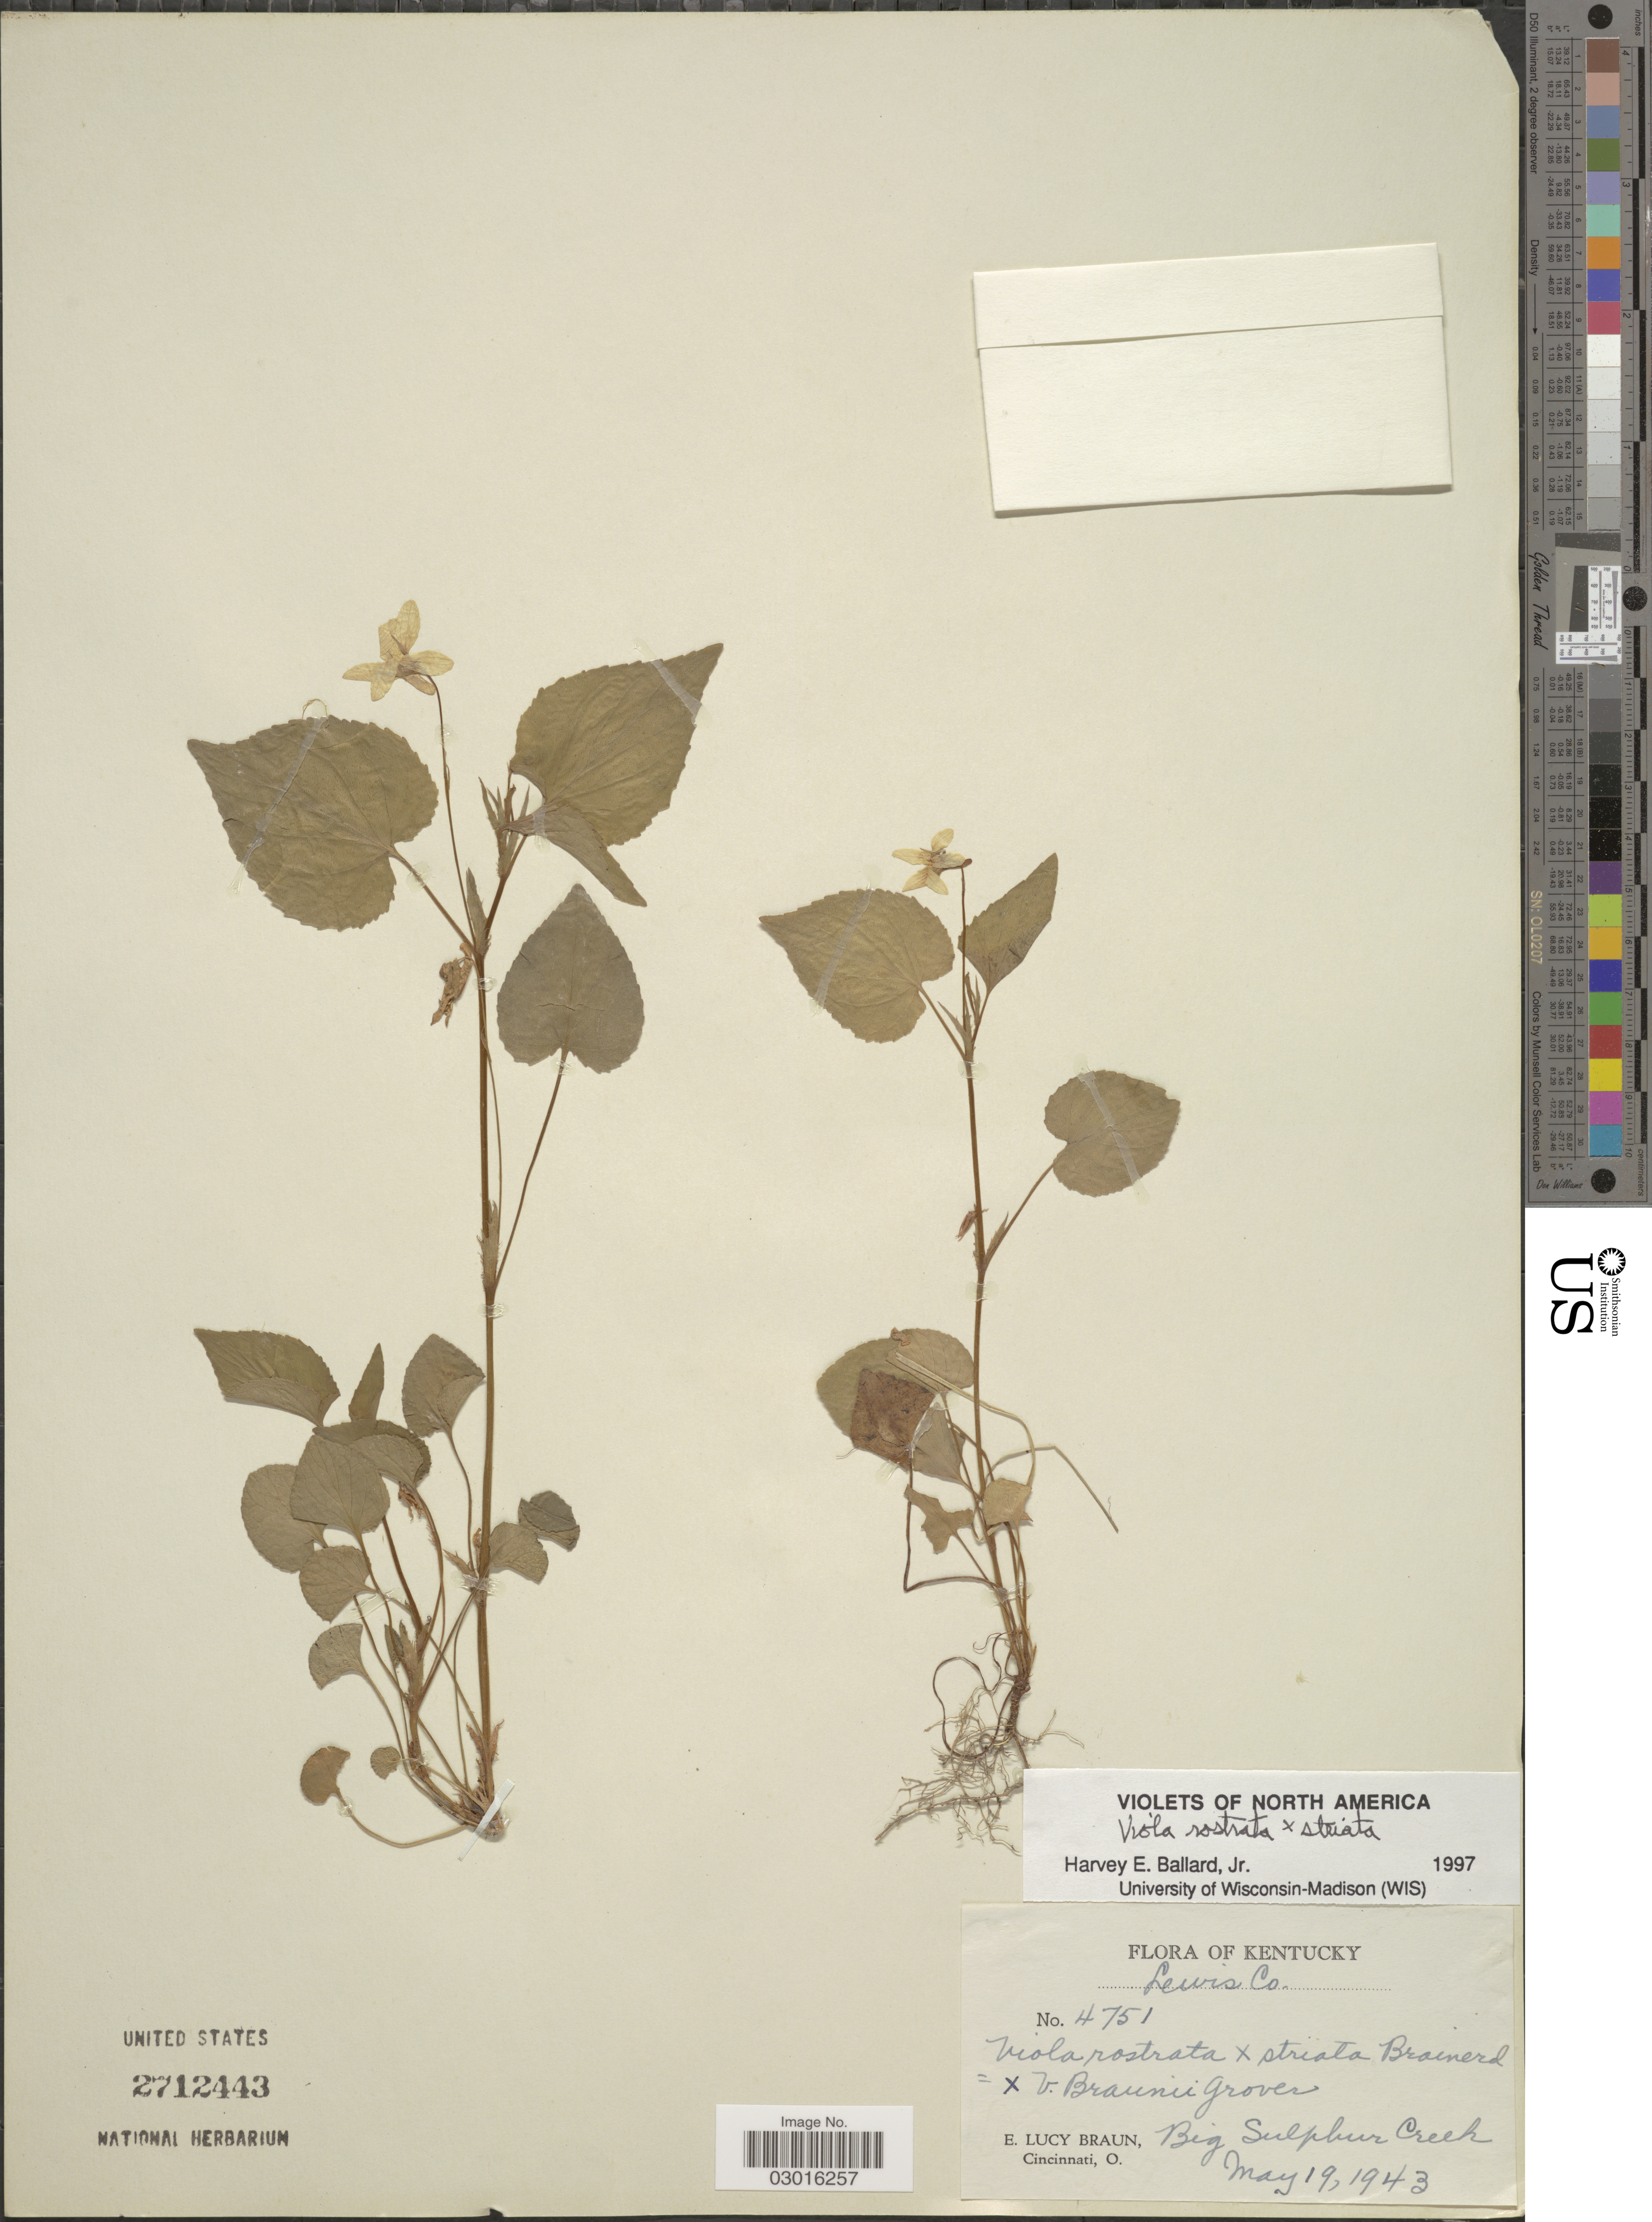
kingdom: Plantae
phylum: Tracheophyta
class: Magnoliopsida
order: Malpighiales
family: Violaceae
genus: Viola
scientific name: Viola rostrata x V. striata Aiton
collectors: E. L. Braun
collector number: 4751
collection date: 1943-05-19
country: United States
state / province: Kentucky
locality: Lewis Co., Big Sulphur Creek.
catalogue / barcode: US 2712443